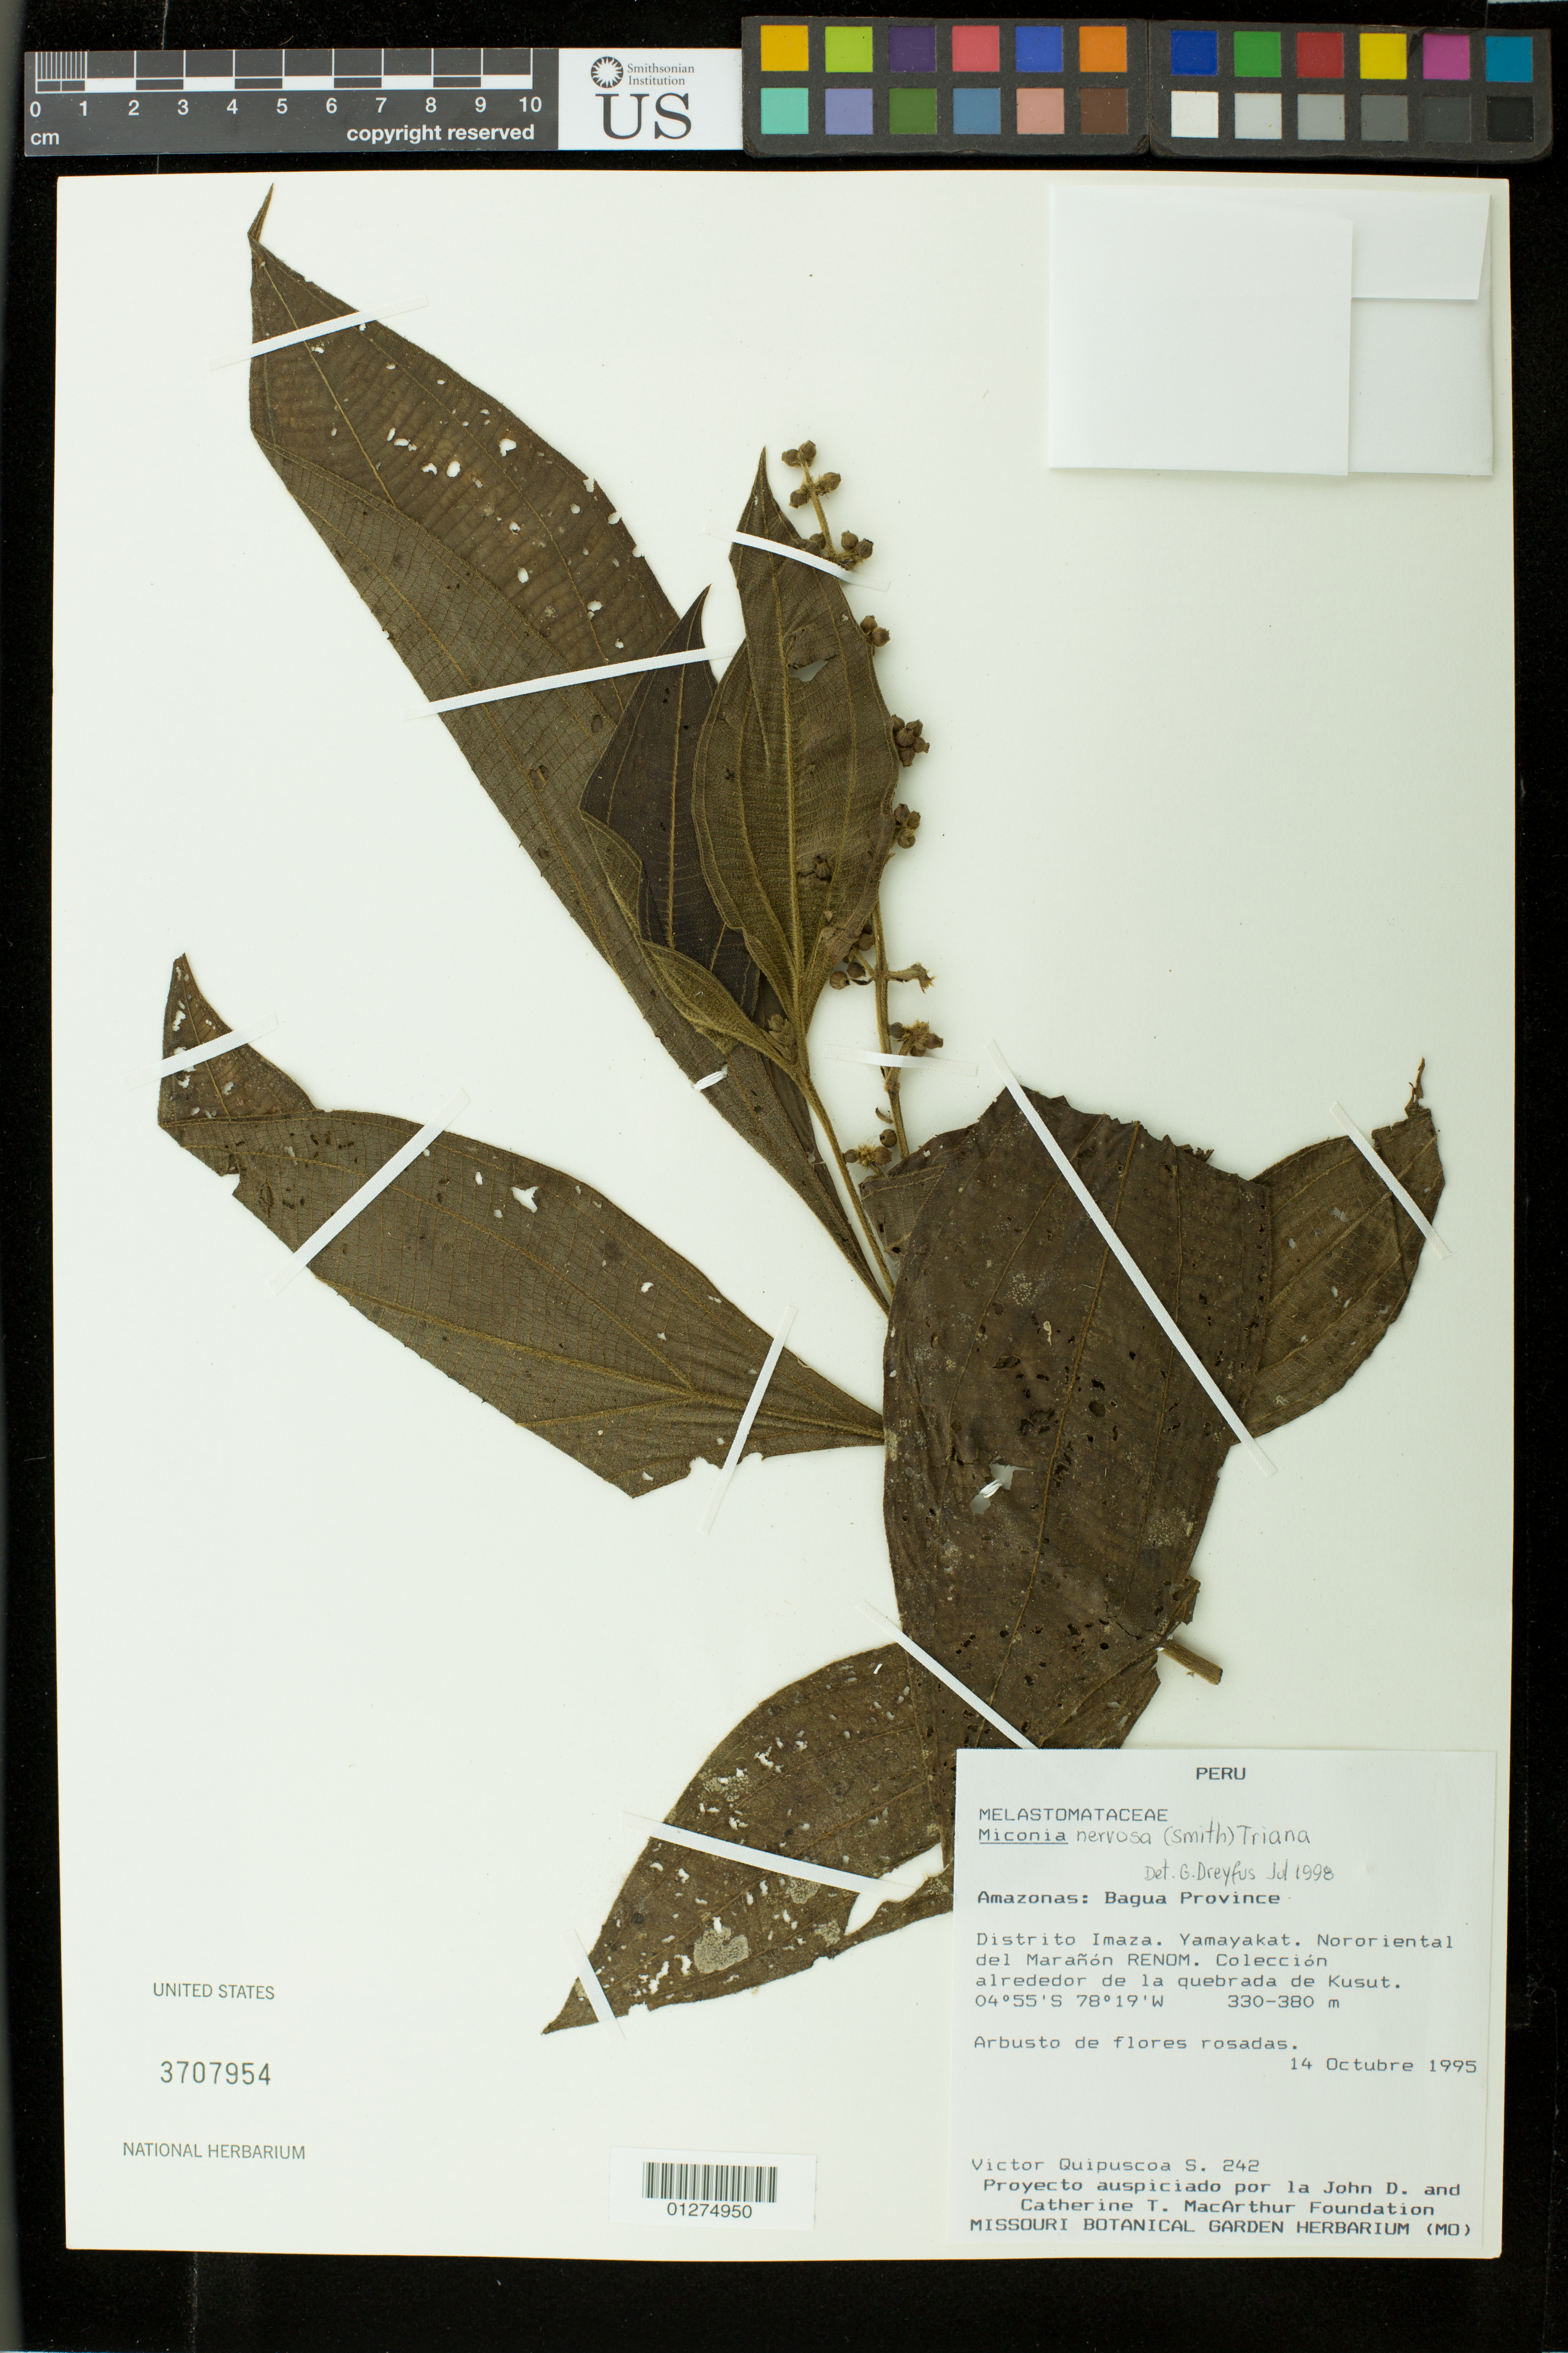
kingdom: Plantae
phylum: Tracheophyta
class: Magnoliopsida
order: Myrtales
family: Melastomataceae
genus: Miconia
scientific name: Miconia sp.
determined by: Dreyfus, G.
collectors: V. Quipuscoa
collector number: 242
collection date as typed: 14 Oct 1995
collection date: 1995-10-14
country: Peru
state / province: Amazonas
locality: Prov. Bagua, dtto. Imaza: Yamayakat, nororiental del Marañón RENOM; colección alrededor de la quebrada de Kusut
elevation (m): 330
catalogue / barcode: US 3707954